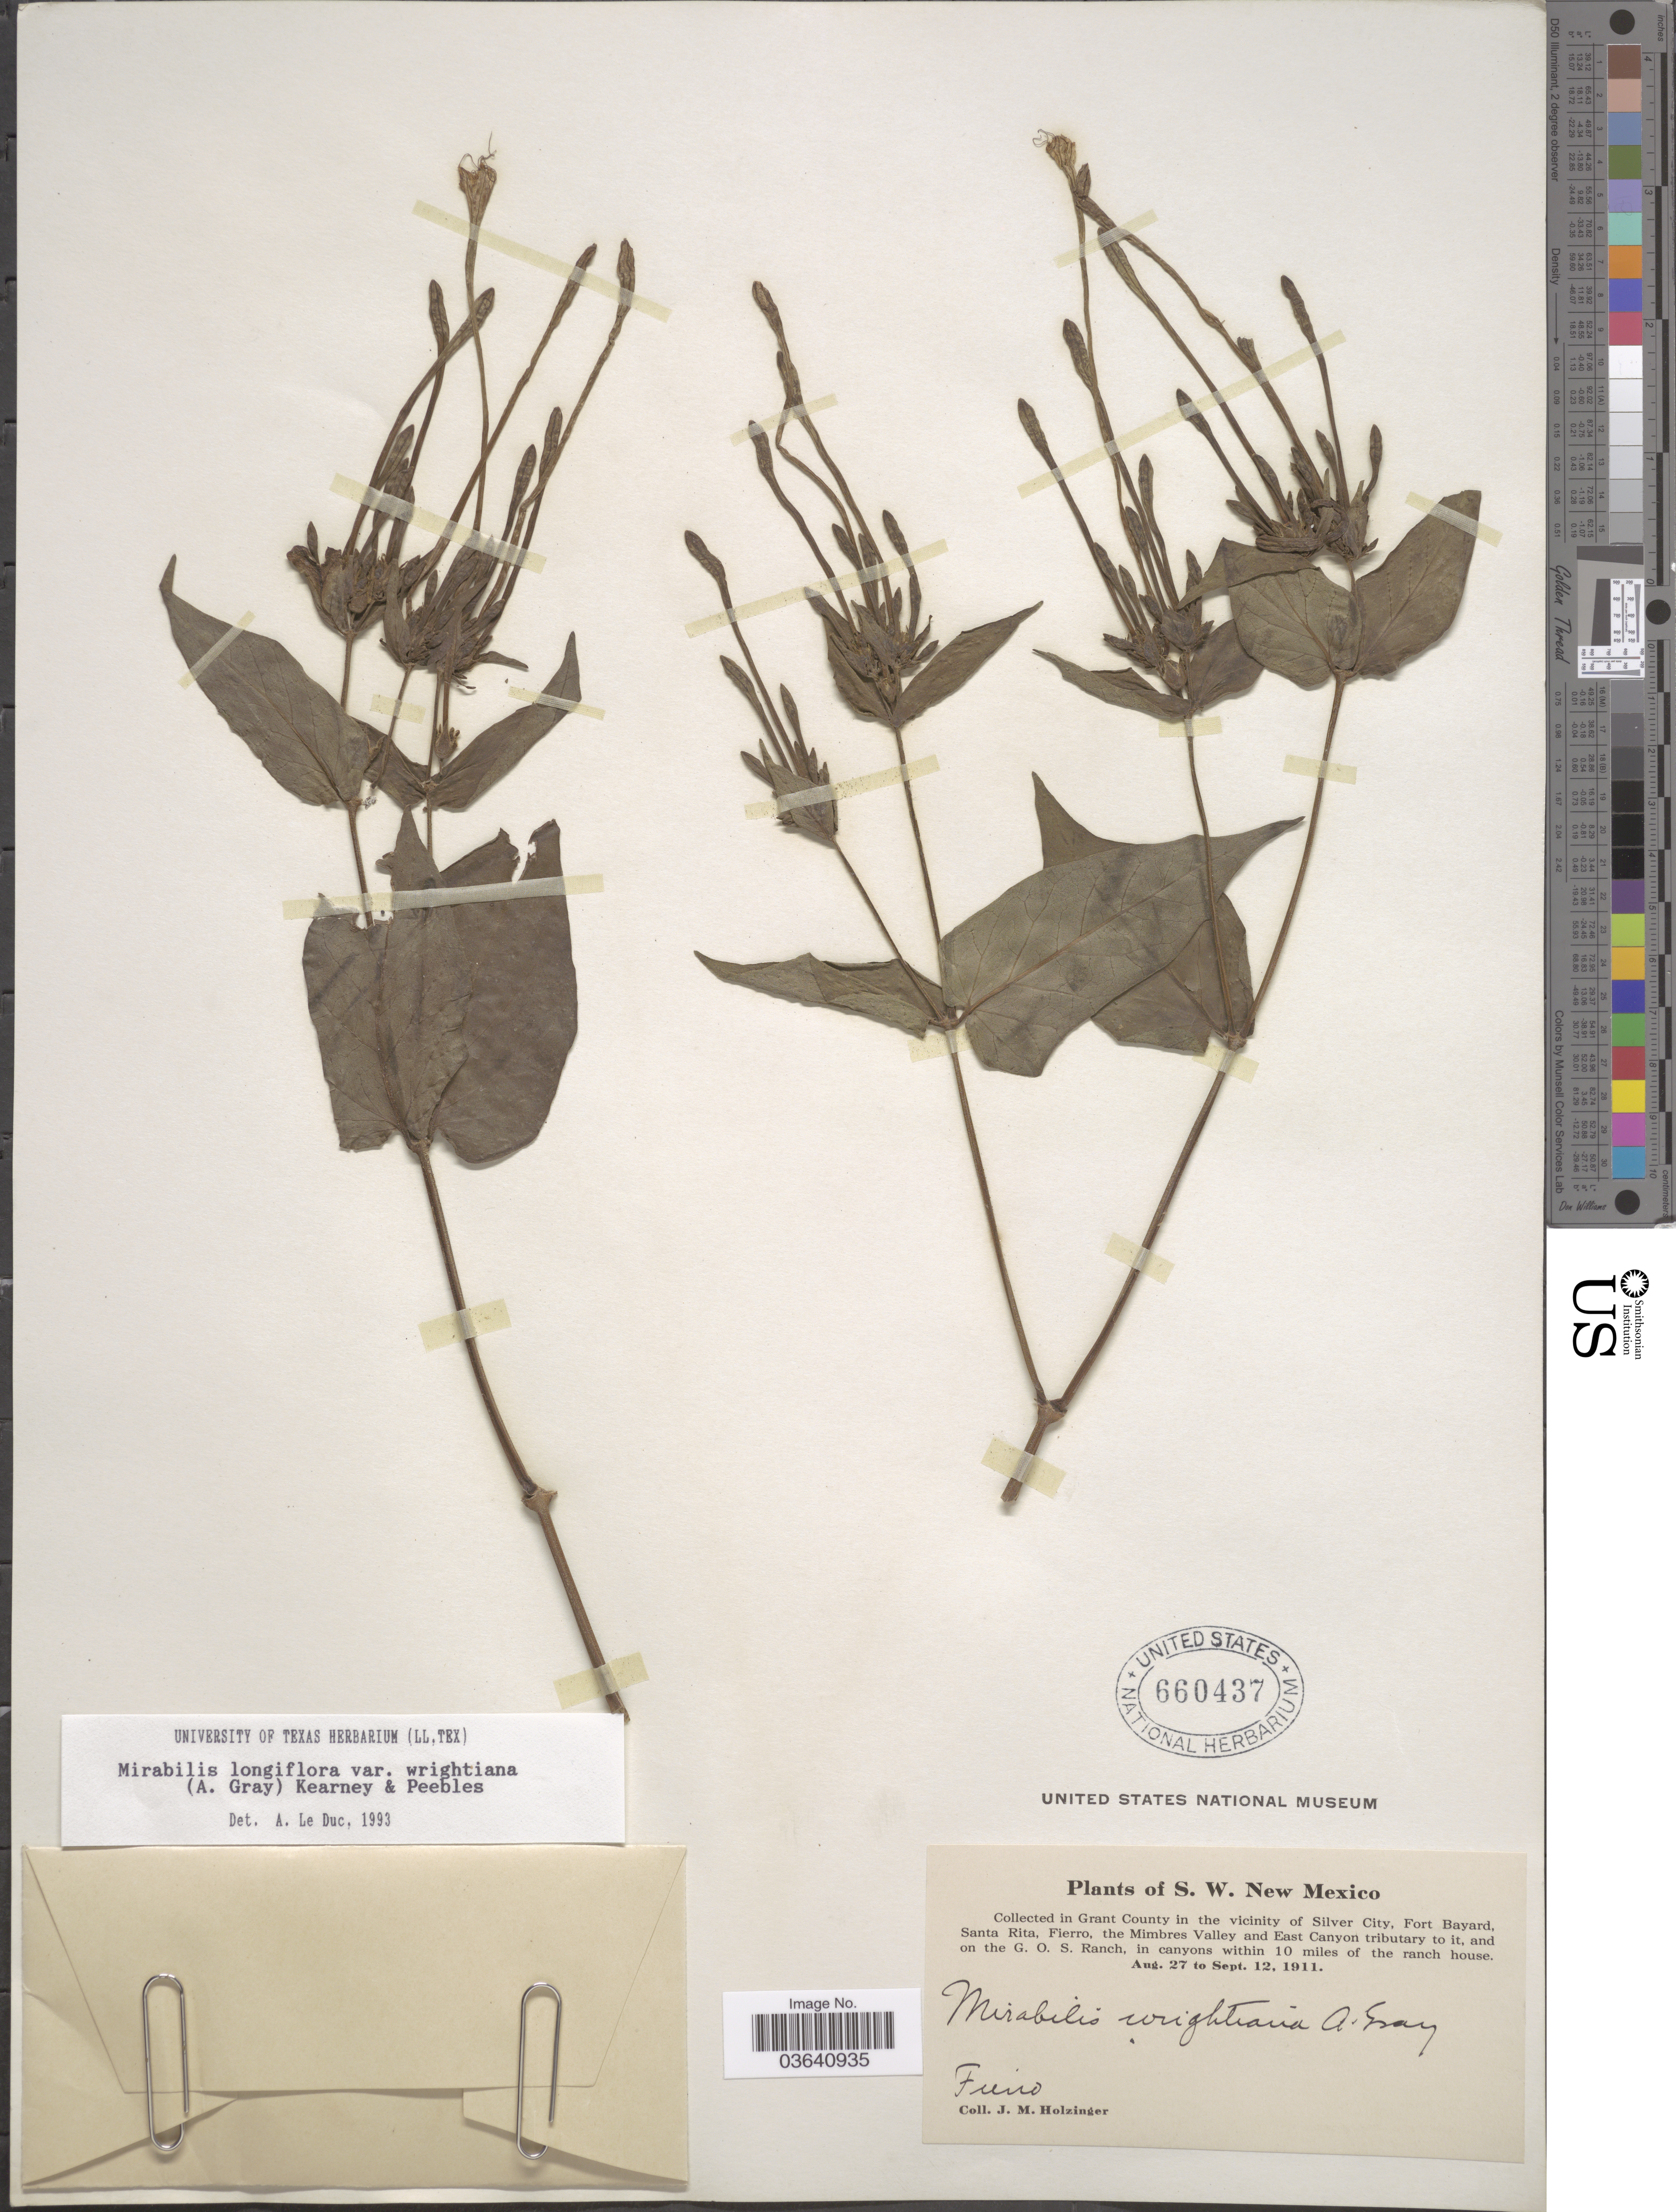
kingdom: Plantae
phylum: Tracheophyta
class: Magnoliopsida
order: Caryophyllales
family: Nyctaginaceae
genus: Mirabilis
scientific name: Mirabilis longiflora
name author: L.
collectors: J. M. Holzinger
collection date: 1911-08-27/1911-09-12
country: United States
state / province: New Mexico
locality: S. W. New Mexico. In Grant County in the vicinity of Silver City, Fort Bayard, Santa Rita, Fierro, the Mimbres Valley and East Canyon tributary to it, and on the G. O. S. Ranch, in canyons within 10 miles of the ranch house. Fierro.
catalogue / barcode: US 660437